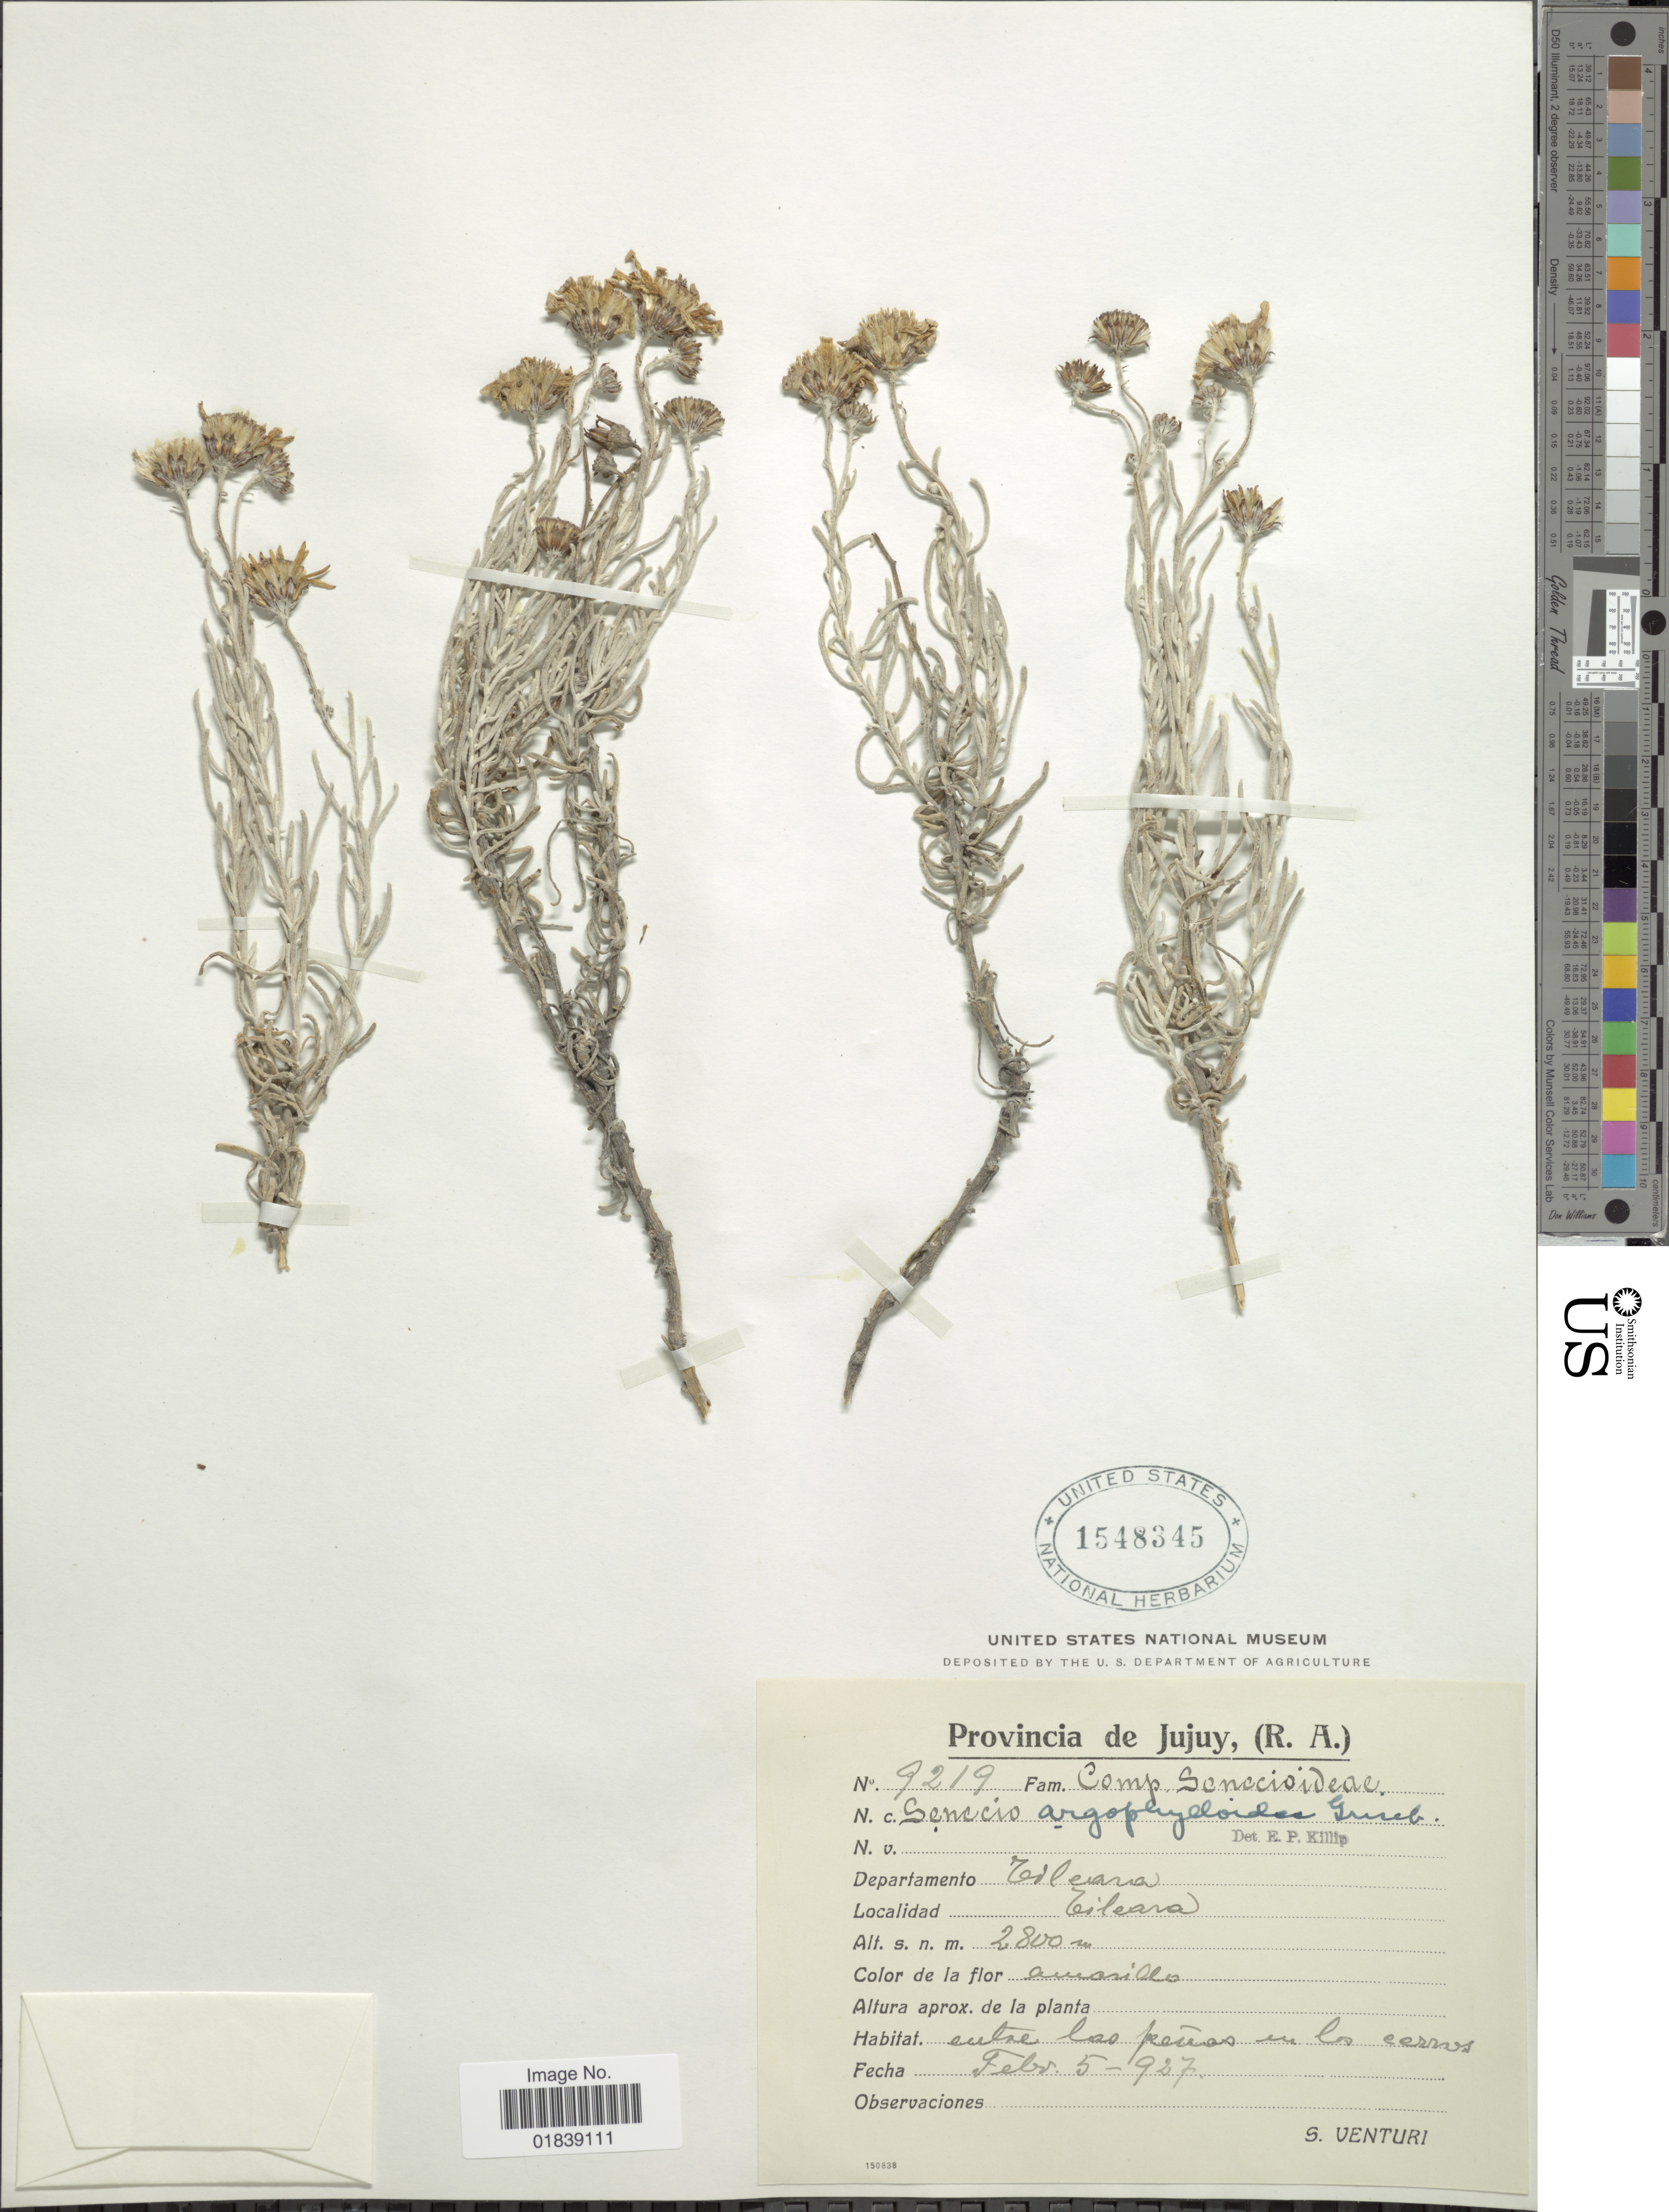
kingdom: Plantae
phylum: Tracheophyta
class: Magnoliopsida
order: Asterales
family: Asteraceae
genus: Senecio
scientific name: Senecio argophylloides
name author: Griseb.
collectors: S. Venturi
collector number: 9219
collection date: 1927-02-05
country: Argentina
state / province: Jujuy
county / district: Tilcara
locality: Tilcara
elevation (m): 2800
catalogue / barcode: US 1548345